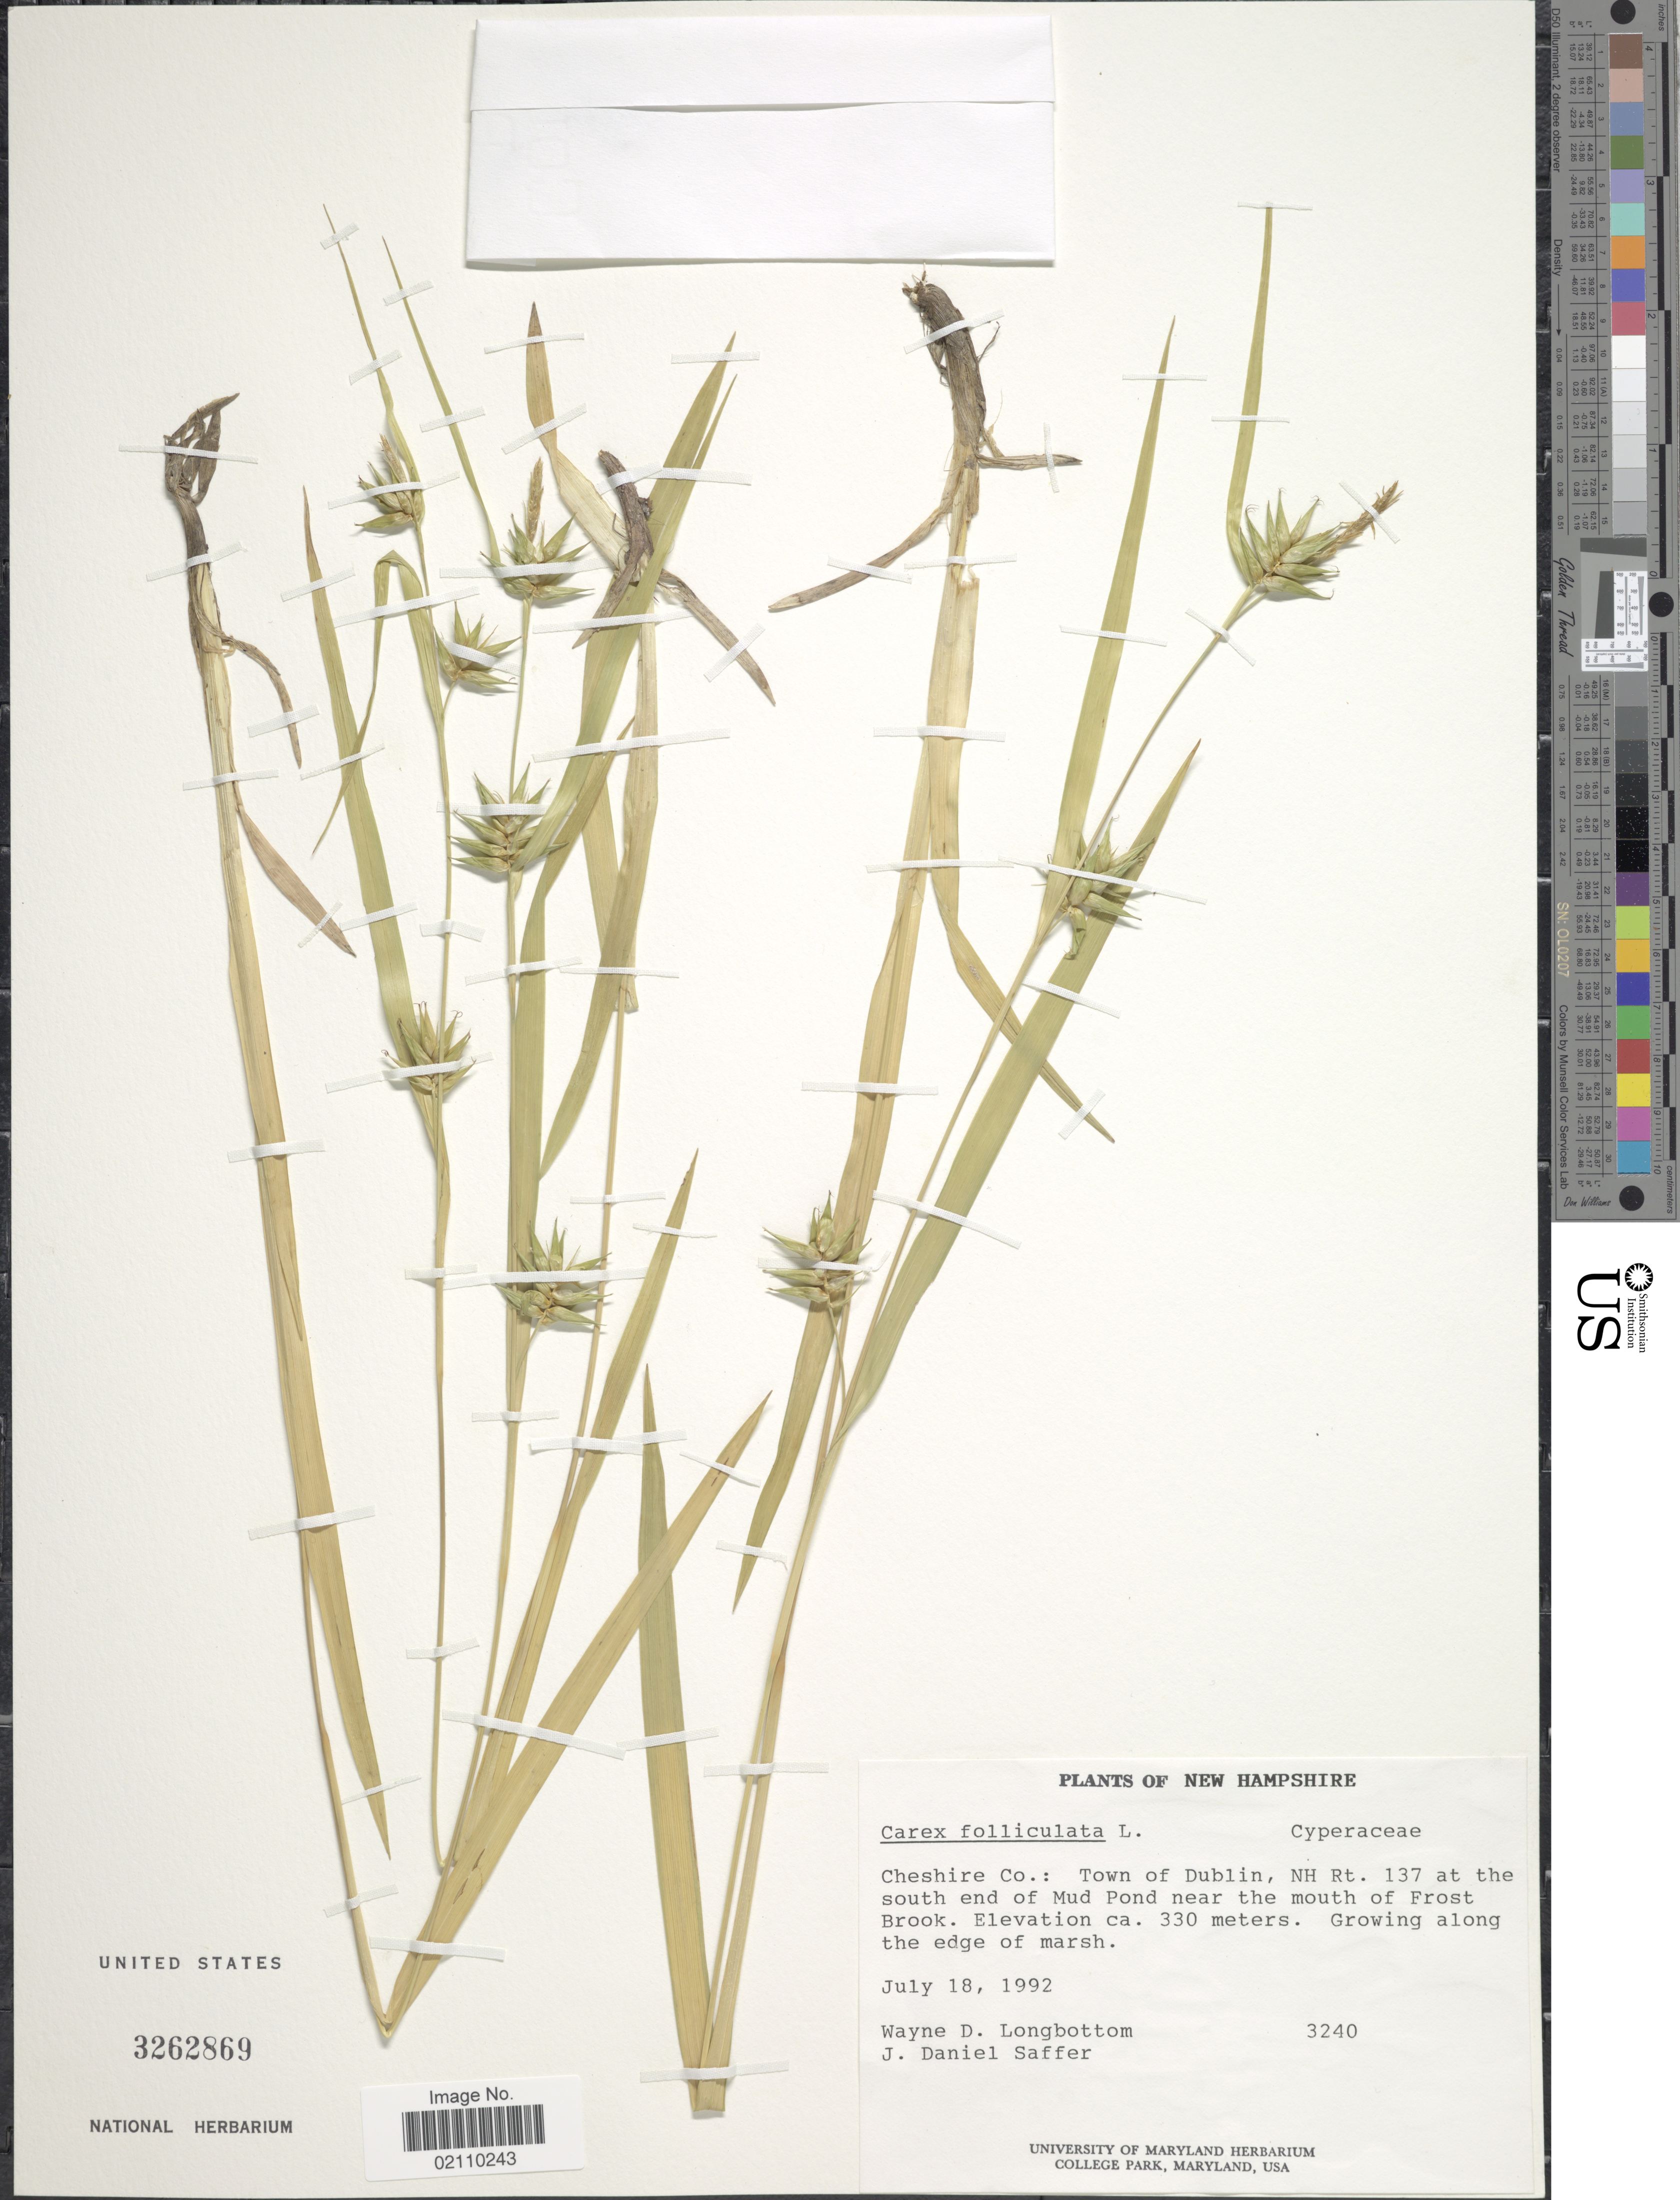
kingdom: Plantae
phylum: Tracheophyta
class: Liliopsida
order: Poales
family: Cyperaceae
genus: Carex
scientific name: Carex folliculata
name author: L.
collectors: W. D. Longbottom & J. Saffer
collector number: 3240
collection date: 1992-07-18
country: United States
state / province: New Hampshire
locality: Cheshire Co.: Town of Dublin, NH Rt. 137 at the south end of Mud Pond near the mouth of Frost Brook, along the edge of marsh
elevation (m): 330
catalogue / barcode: US 3262869